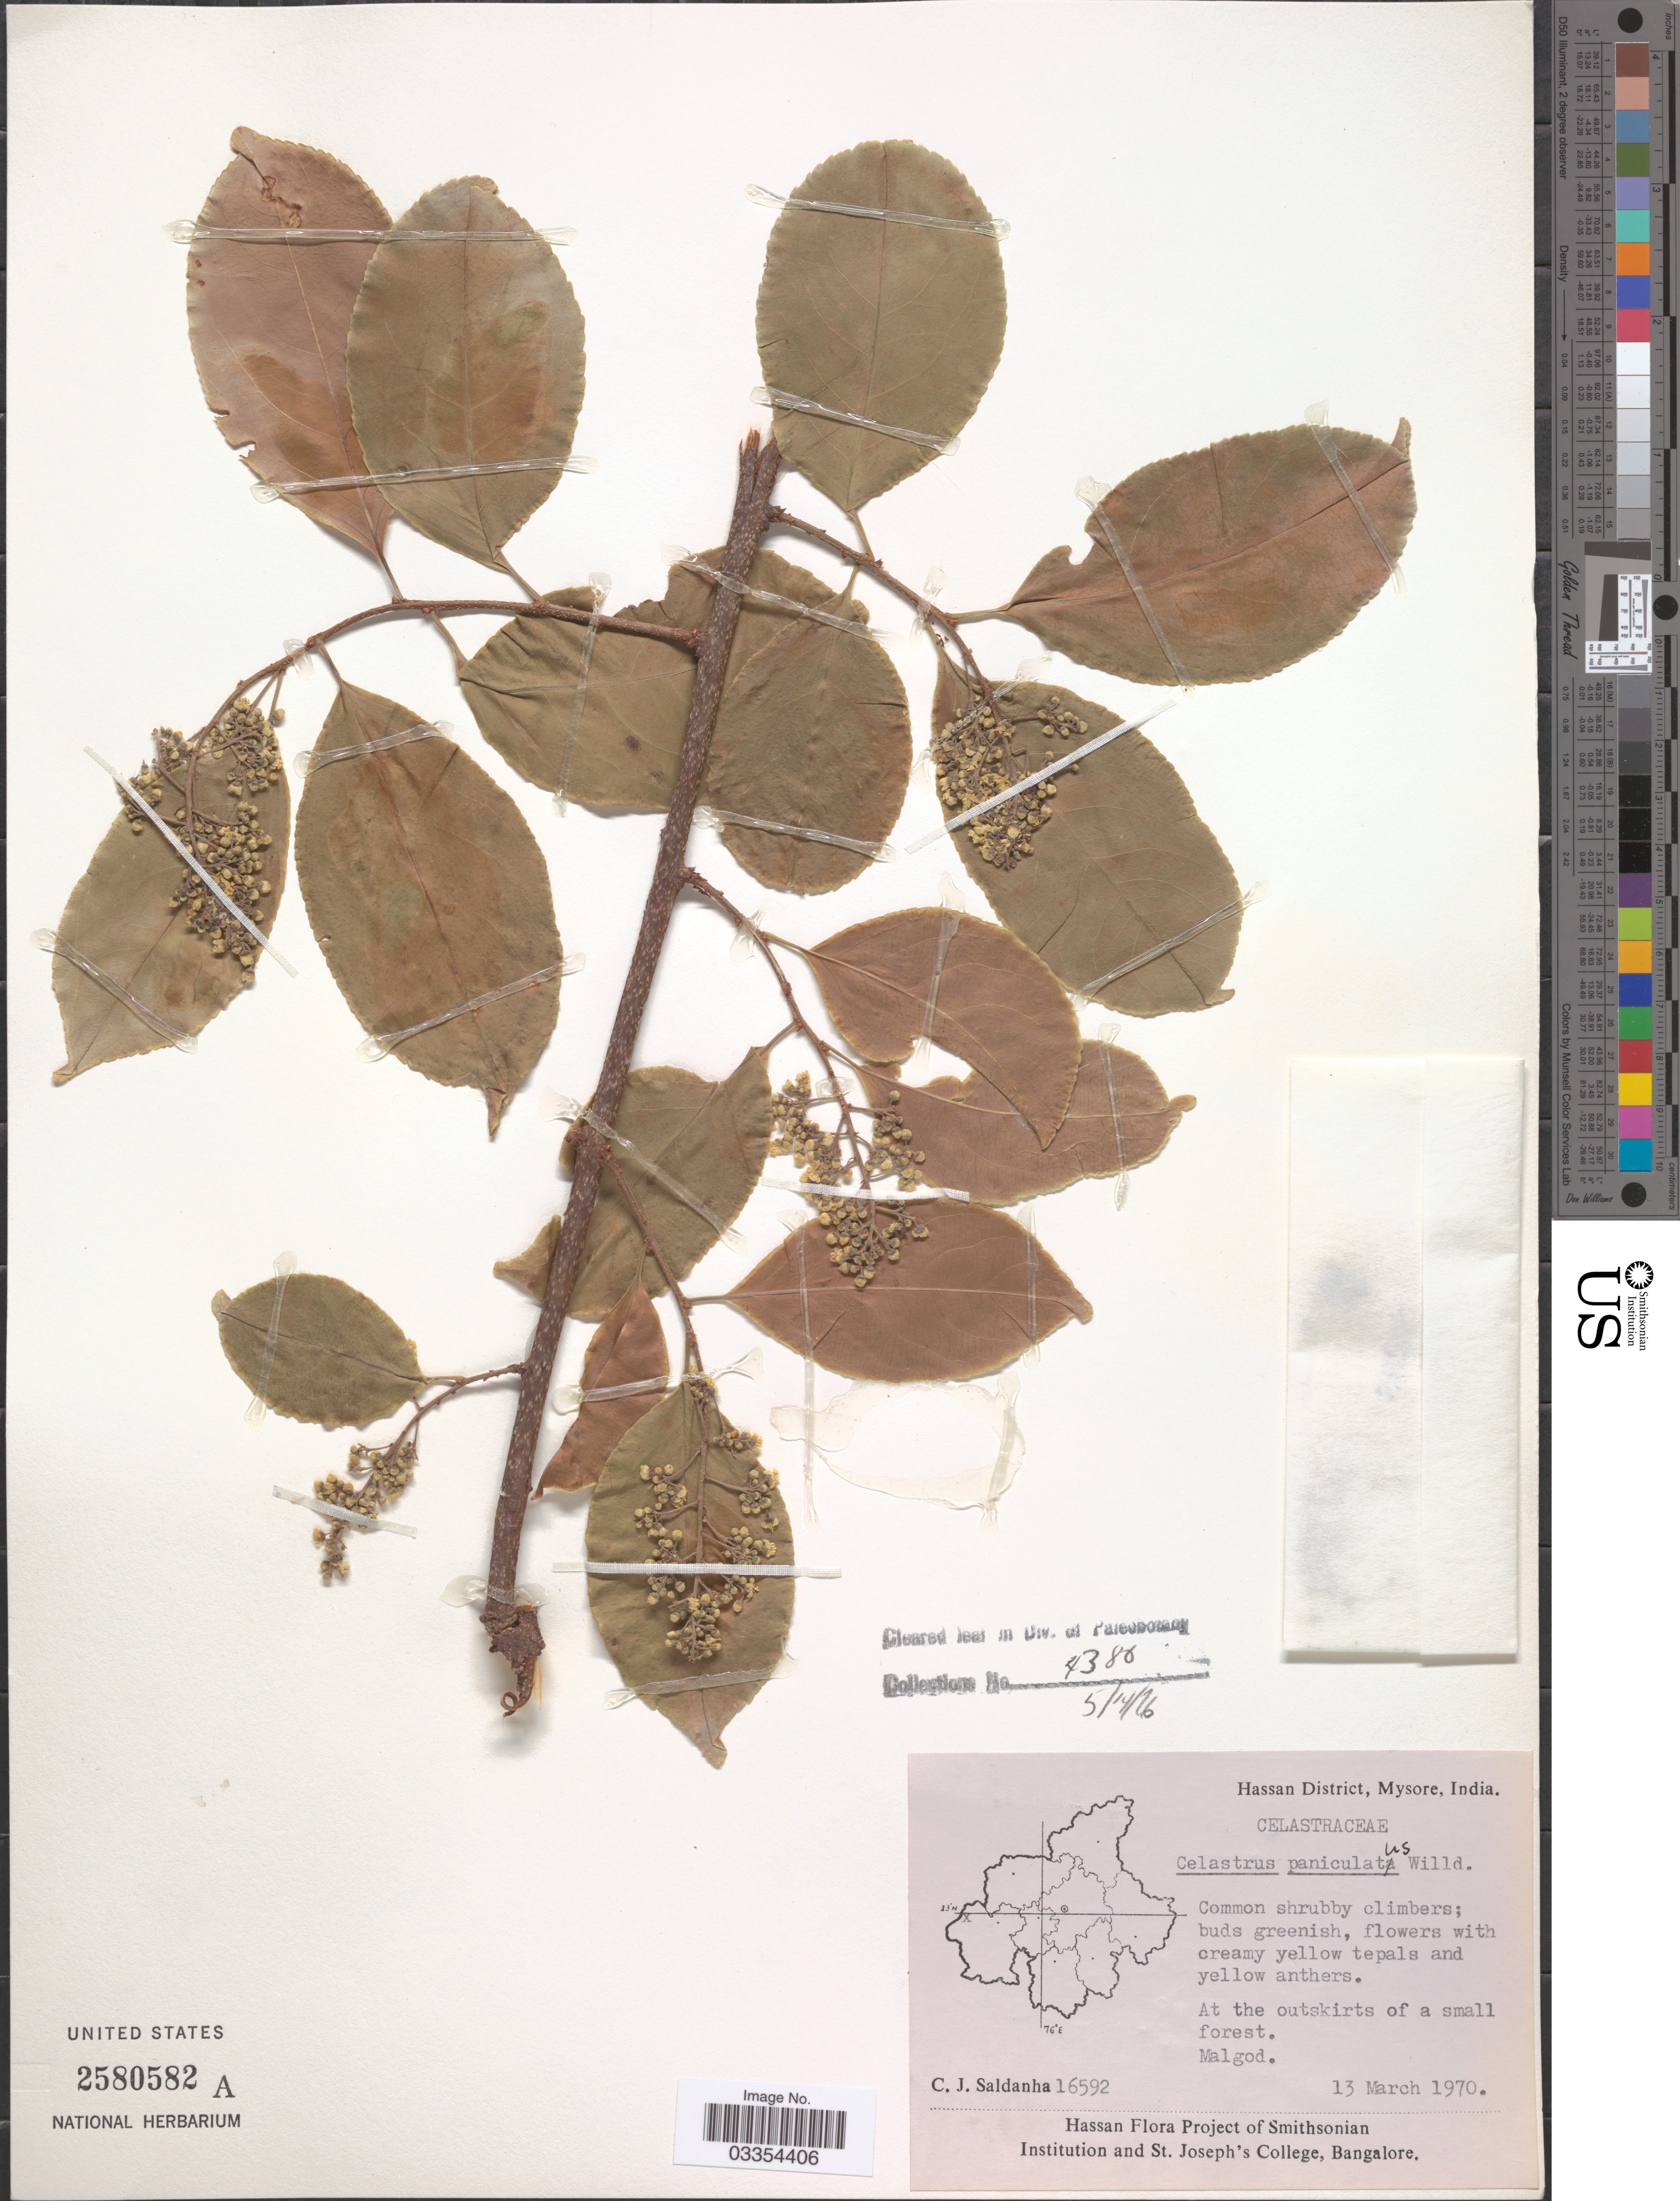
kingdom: Plantae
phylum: Tracheophyta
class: Magnoliopsida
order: Celastrales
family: Celastraceae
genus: Celastrus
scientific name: Celastrus paniculatus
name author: Willd.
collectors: C. J. Saldanha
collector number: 16592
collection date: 1970-03-13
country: India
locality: Hassan District, Mysore. Malgod.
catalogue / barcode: US 2580582A